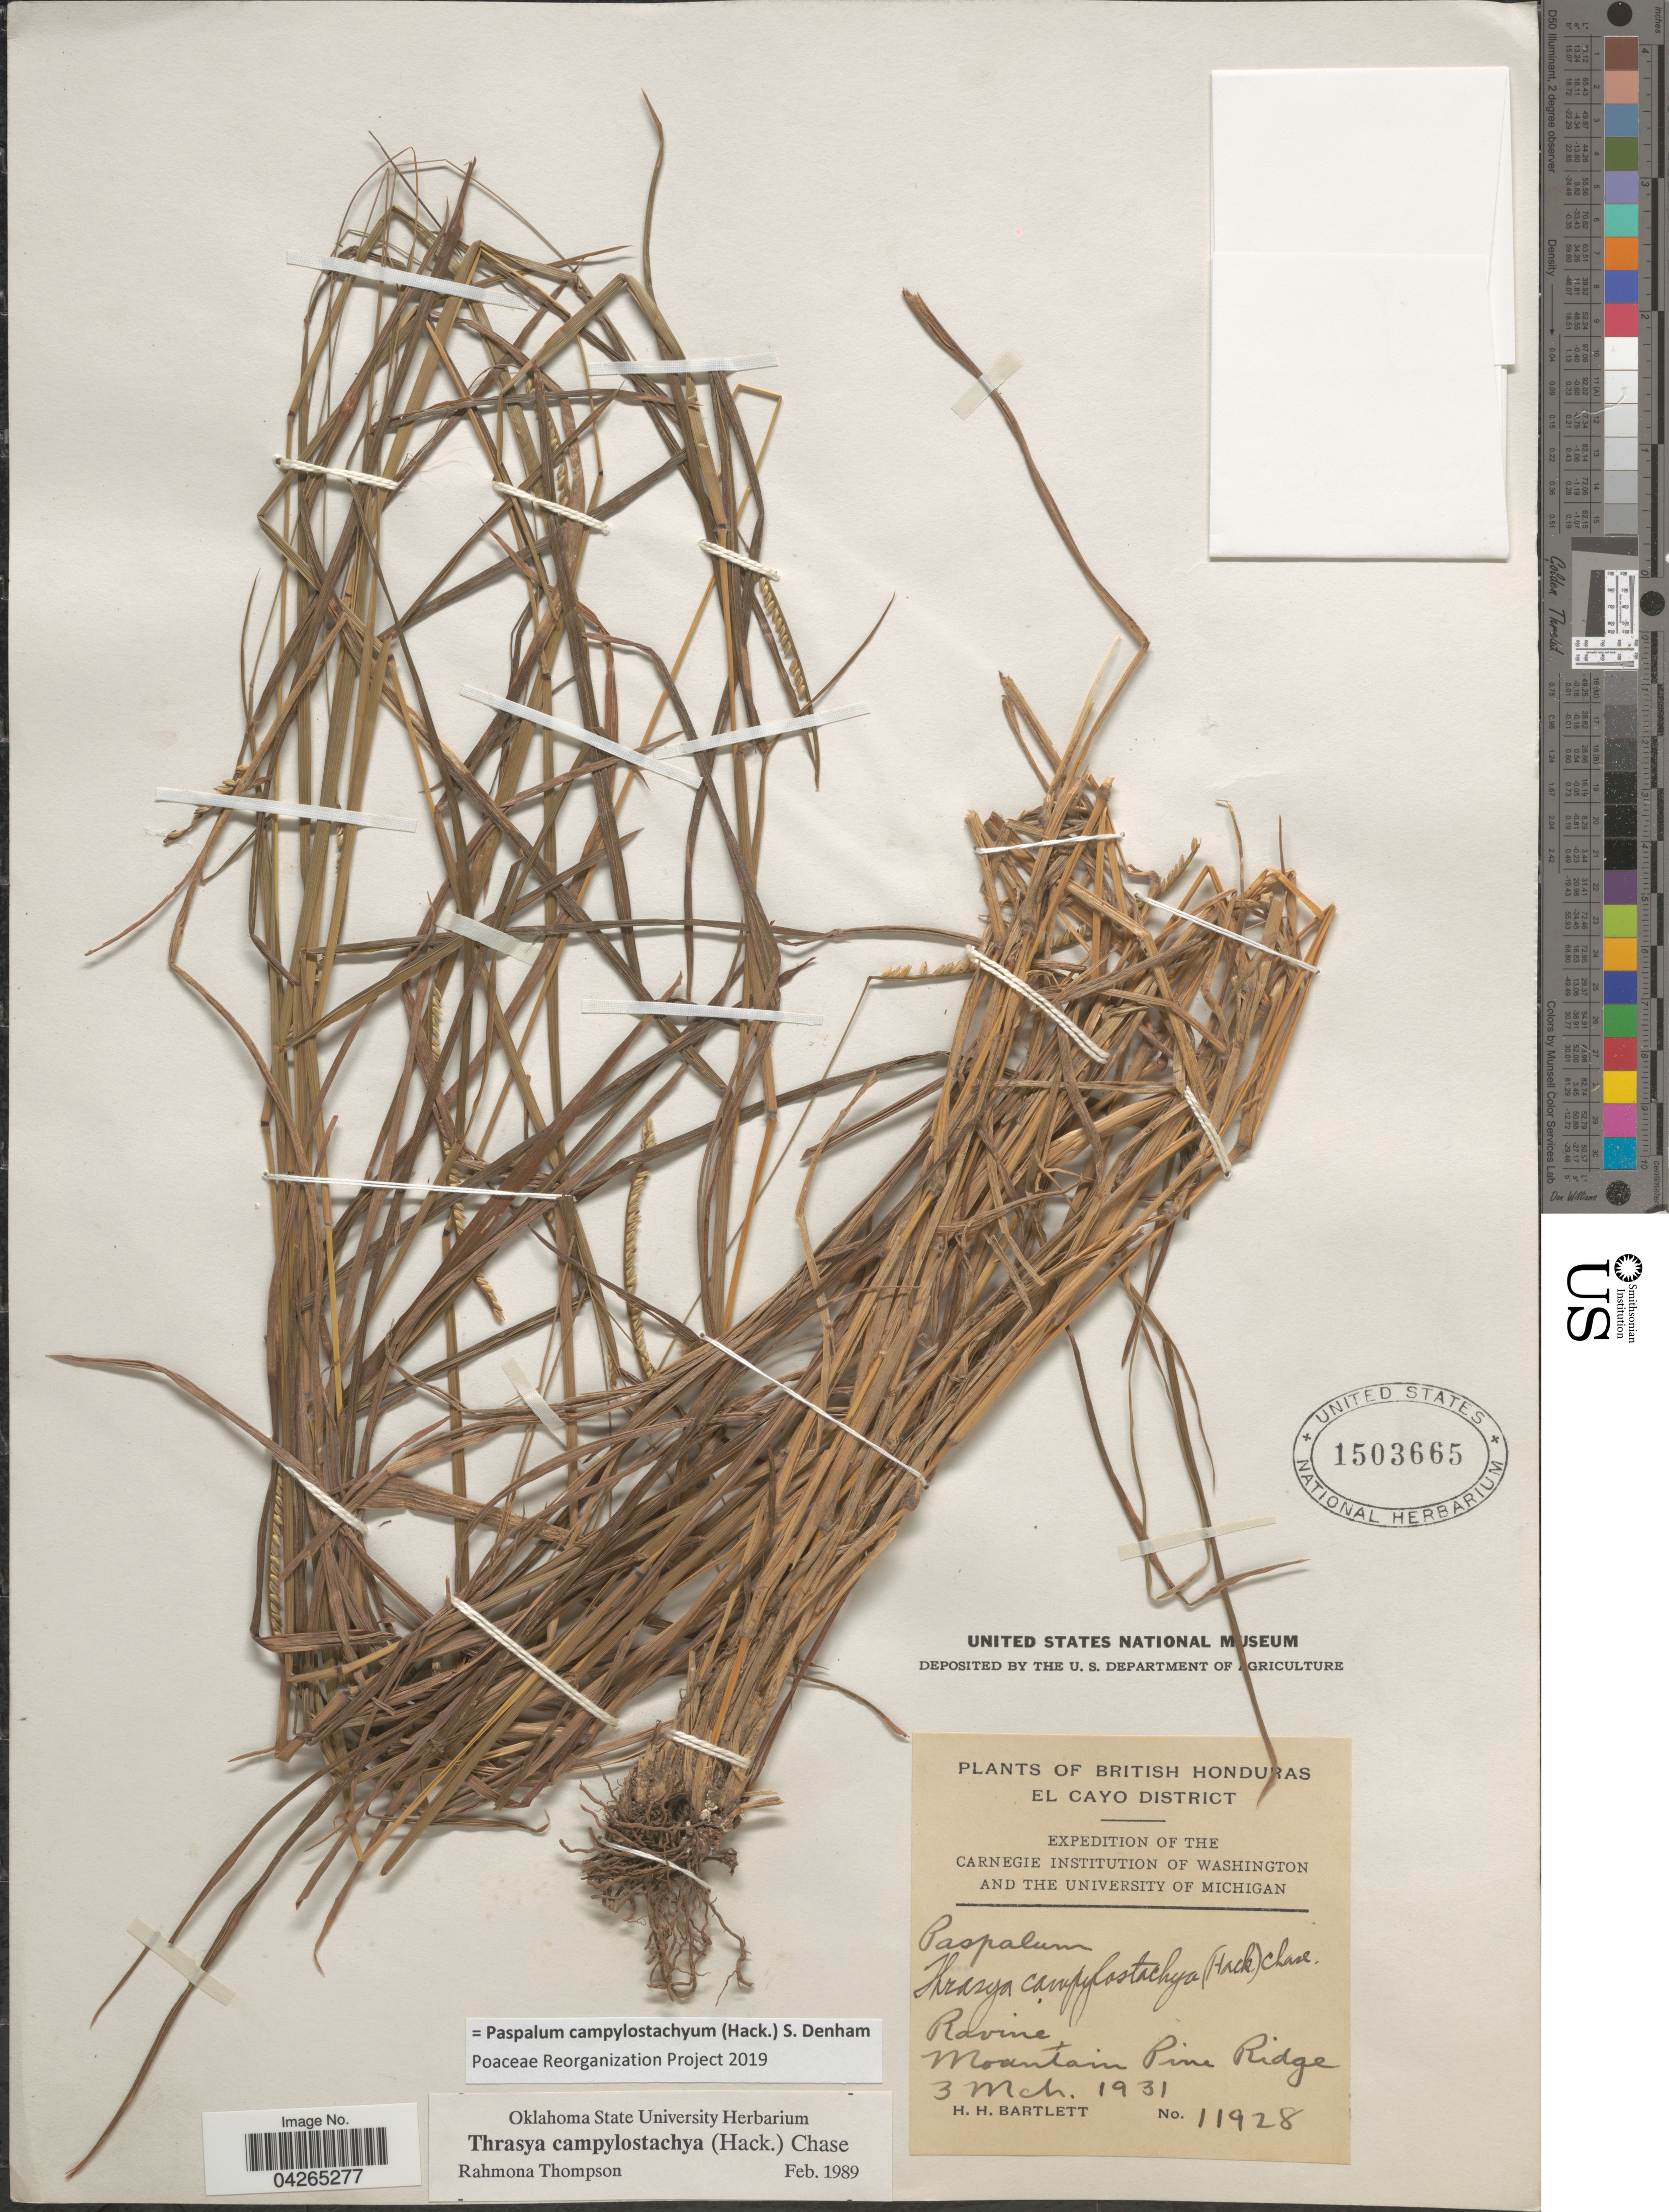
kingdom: Plantae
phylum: Tracheophyta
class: Liliopsida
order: Poales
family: Poaceae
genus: Paspalum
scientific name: Paspalum campylostachyum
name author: (Hack.) S. Denham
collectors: H. H. Bartlett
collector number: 11928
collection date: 1931-03-03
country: Belize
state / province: Cayo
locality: British Honduras. El Cayo District. Expedition of the Carnegie Institution of Washington and the University of Michigan. Ravine, Mountain Pine Ridge.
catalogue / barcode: US 1503665